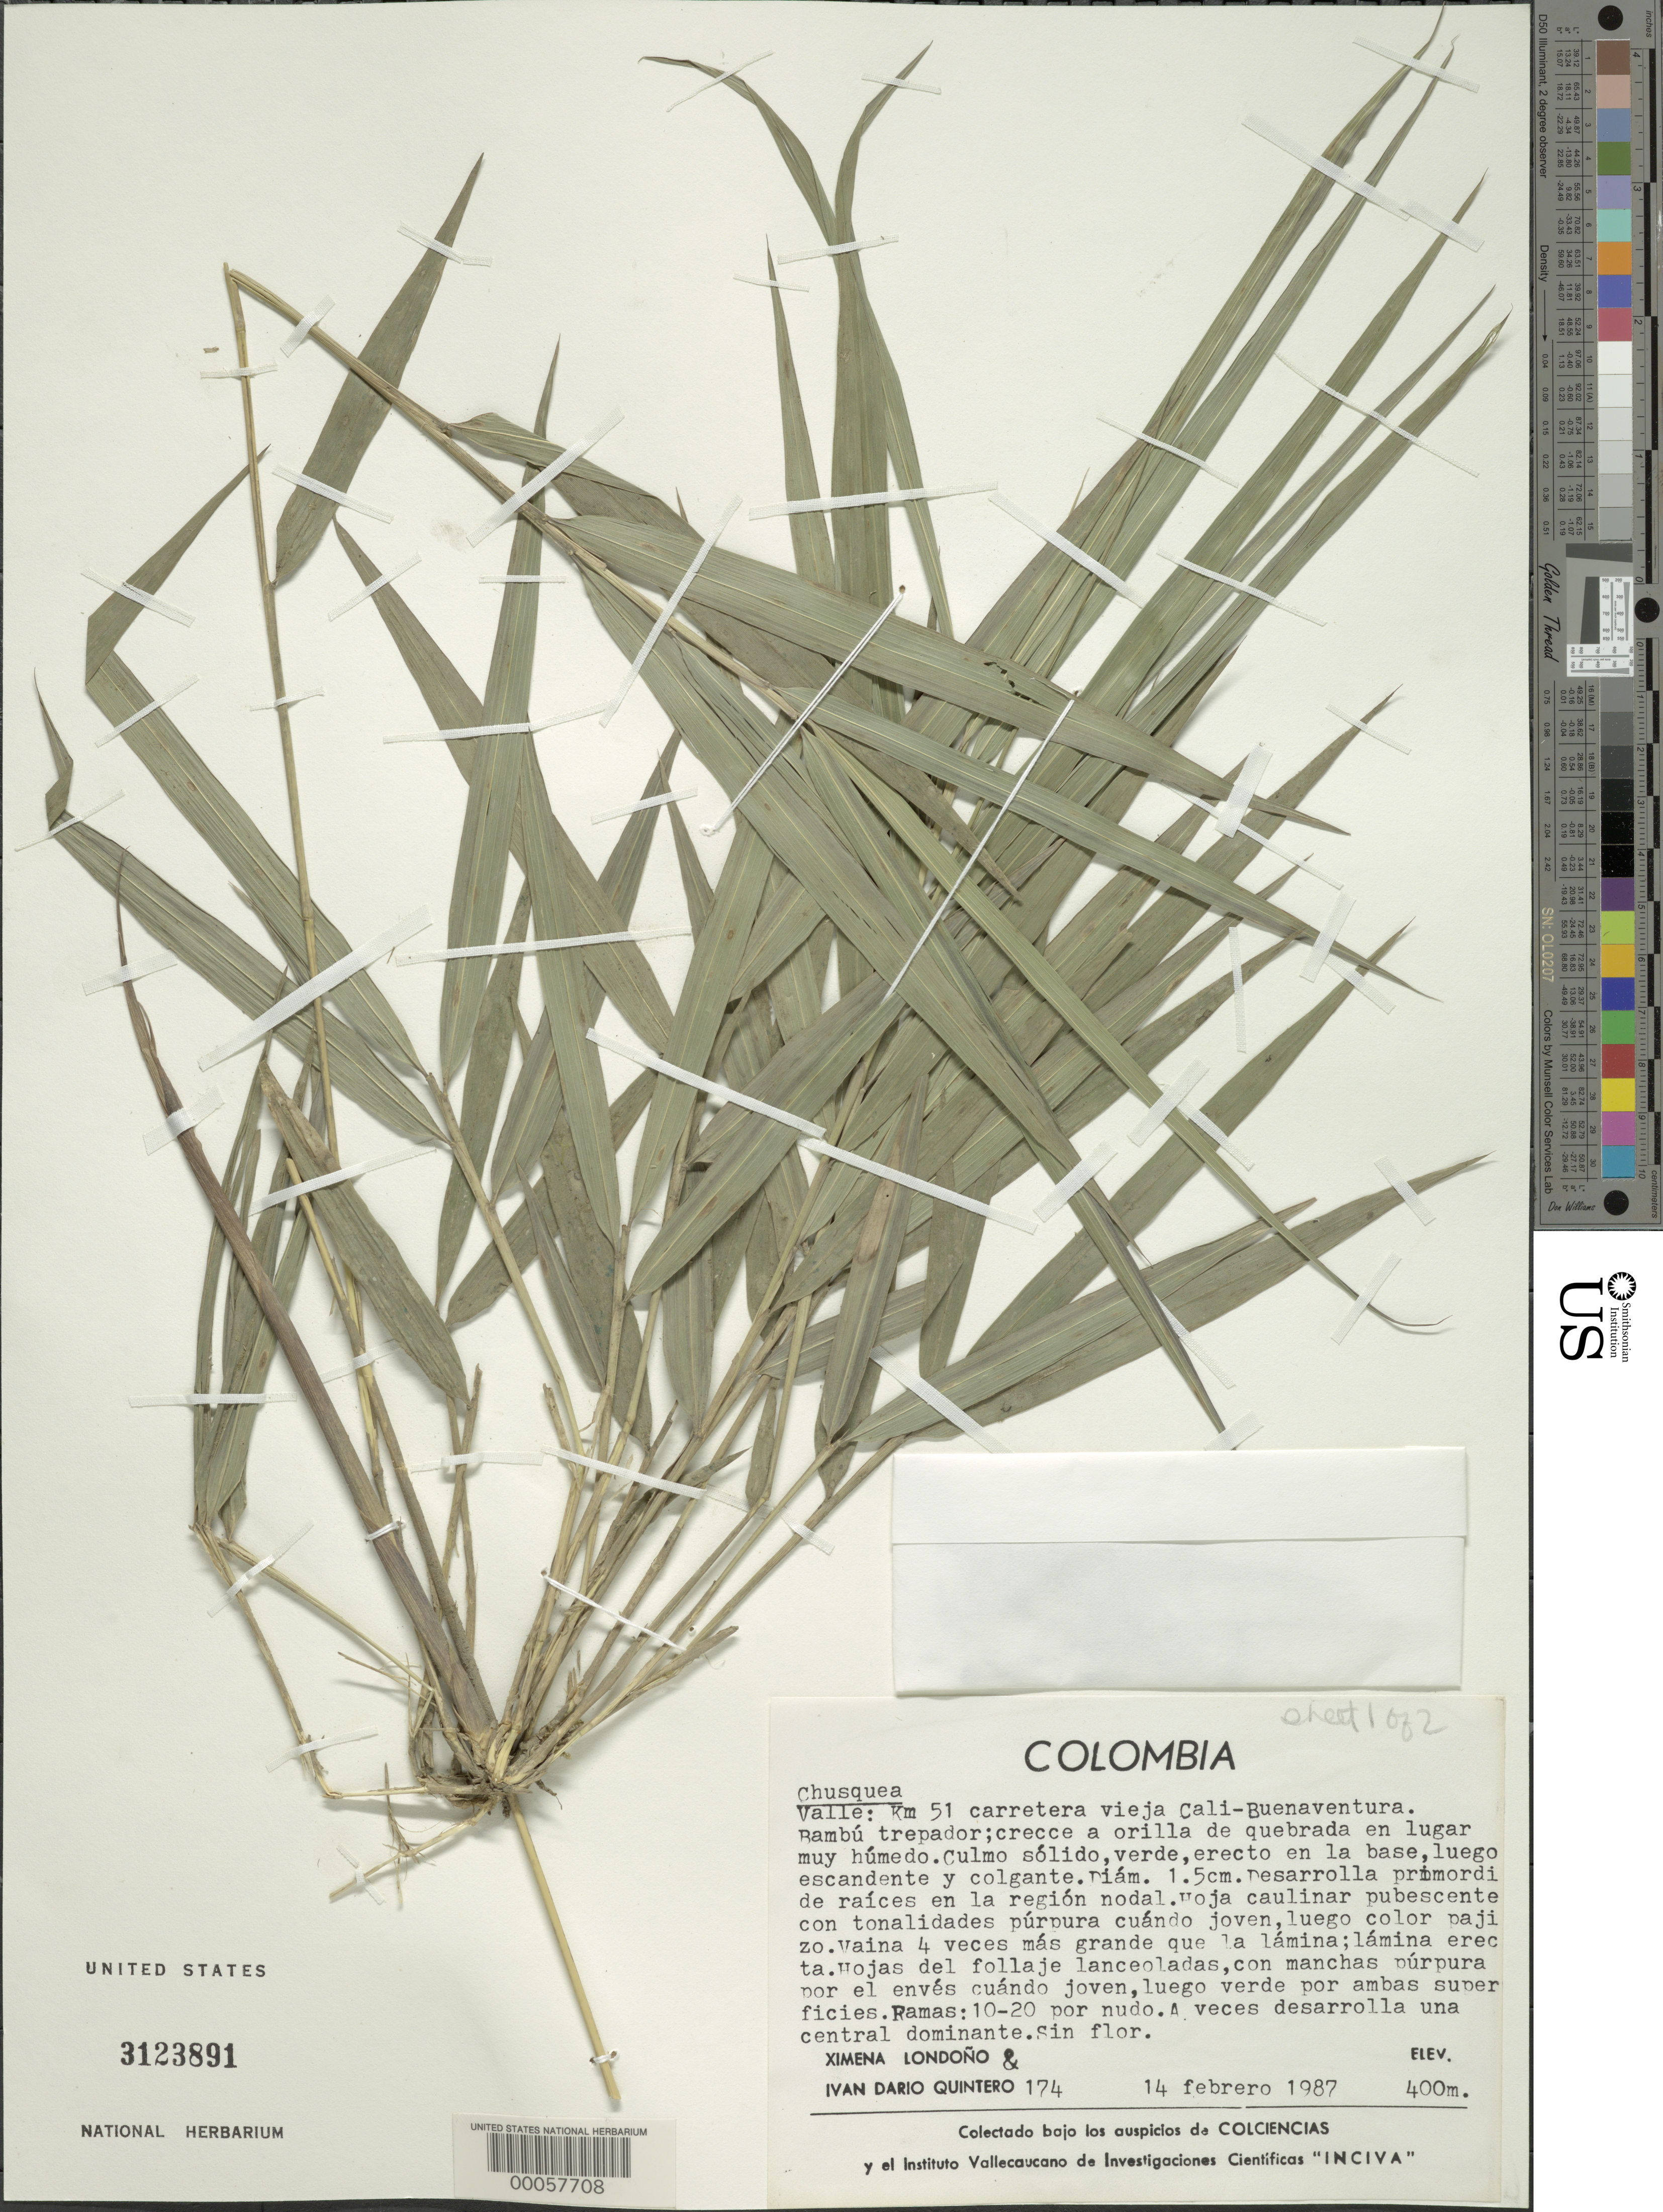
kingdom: Plantae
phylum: Tracheophyta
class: Liliopsida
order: Poales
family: Poaceae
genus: Chusquea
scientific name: Chusquea sp.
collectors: X. Londoño & I. Quintero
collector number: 174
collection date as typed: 14 Feb 1987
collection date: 1987-02-14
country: Colombia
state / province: Valle del Cauca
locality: Km 51 of the Cali-Buena Ventura road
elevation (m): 400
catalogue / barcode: US 3123891